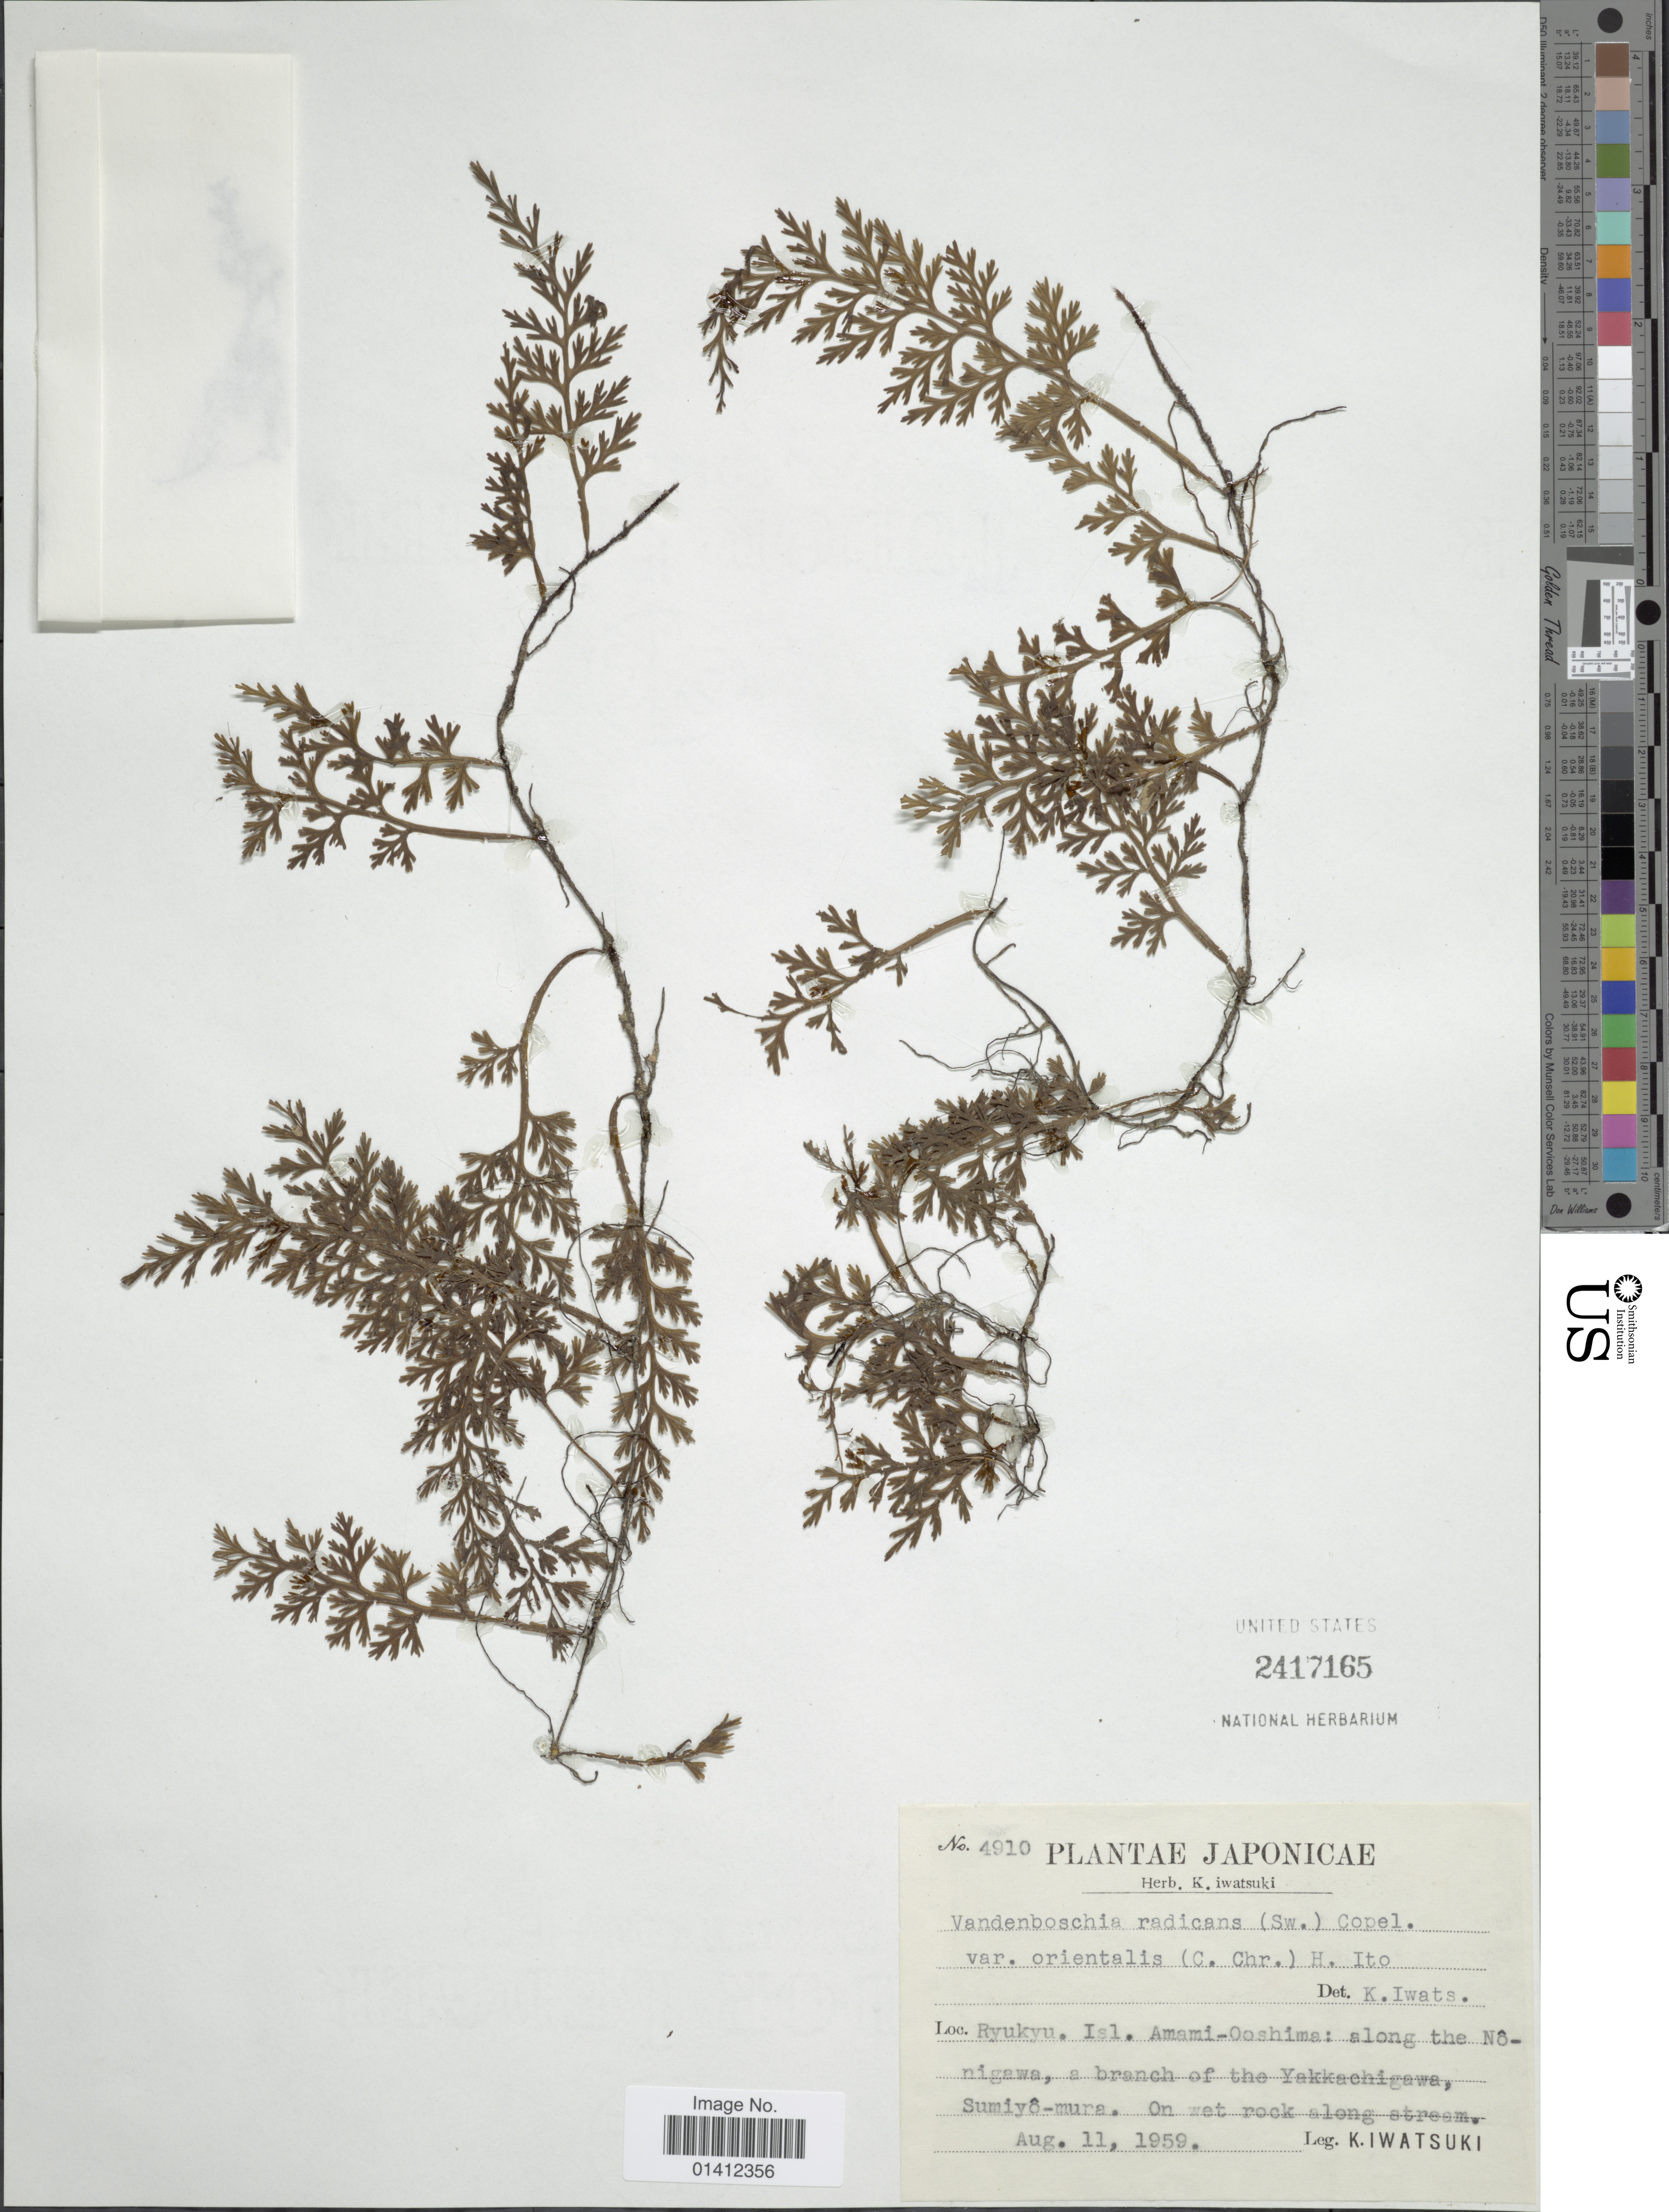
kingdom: Plantae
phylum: Tracheophyta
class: Polypodiopsida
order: Hymenophyllales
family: Hymenophyllaceae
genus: Vandenboschia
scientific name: Vandenboschia radicans var. orientalis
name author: (C. Chr.) H. Itô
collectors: K. Iwatsuki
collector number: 4910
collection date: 1959-08-11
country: Japan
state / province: Okinawa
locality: Ryukyu Isl Amami-Ooshima: along the Nô-nigawa, a branch of the Yakkachigawa, Sumiyô-mura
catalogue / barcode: US 2417165